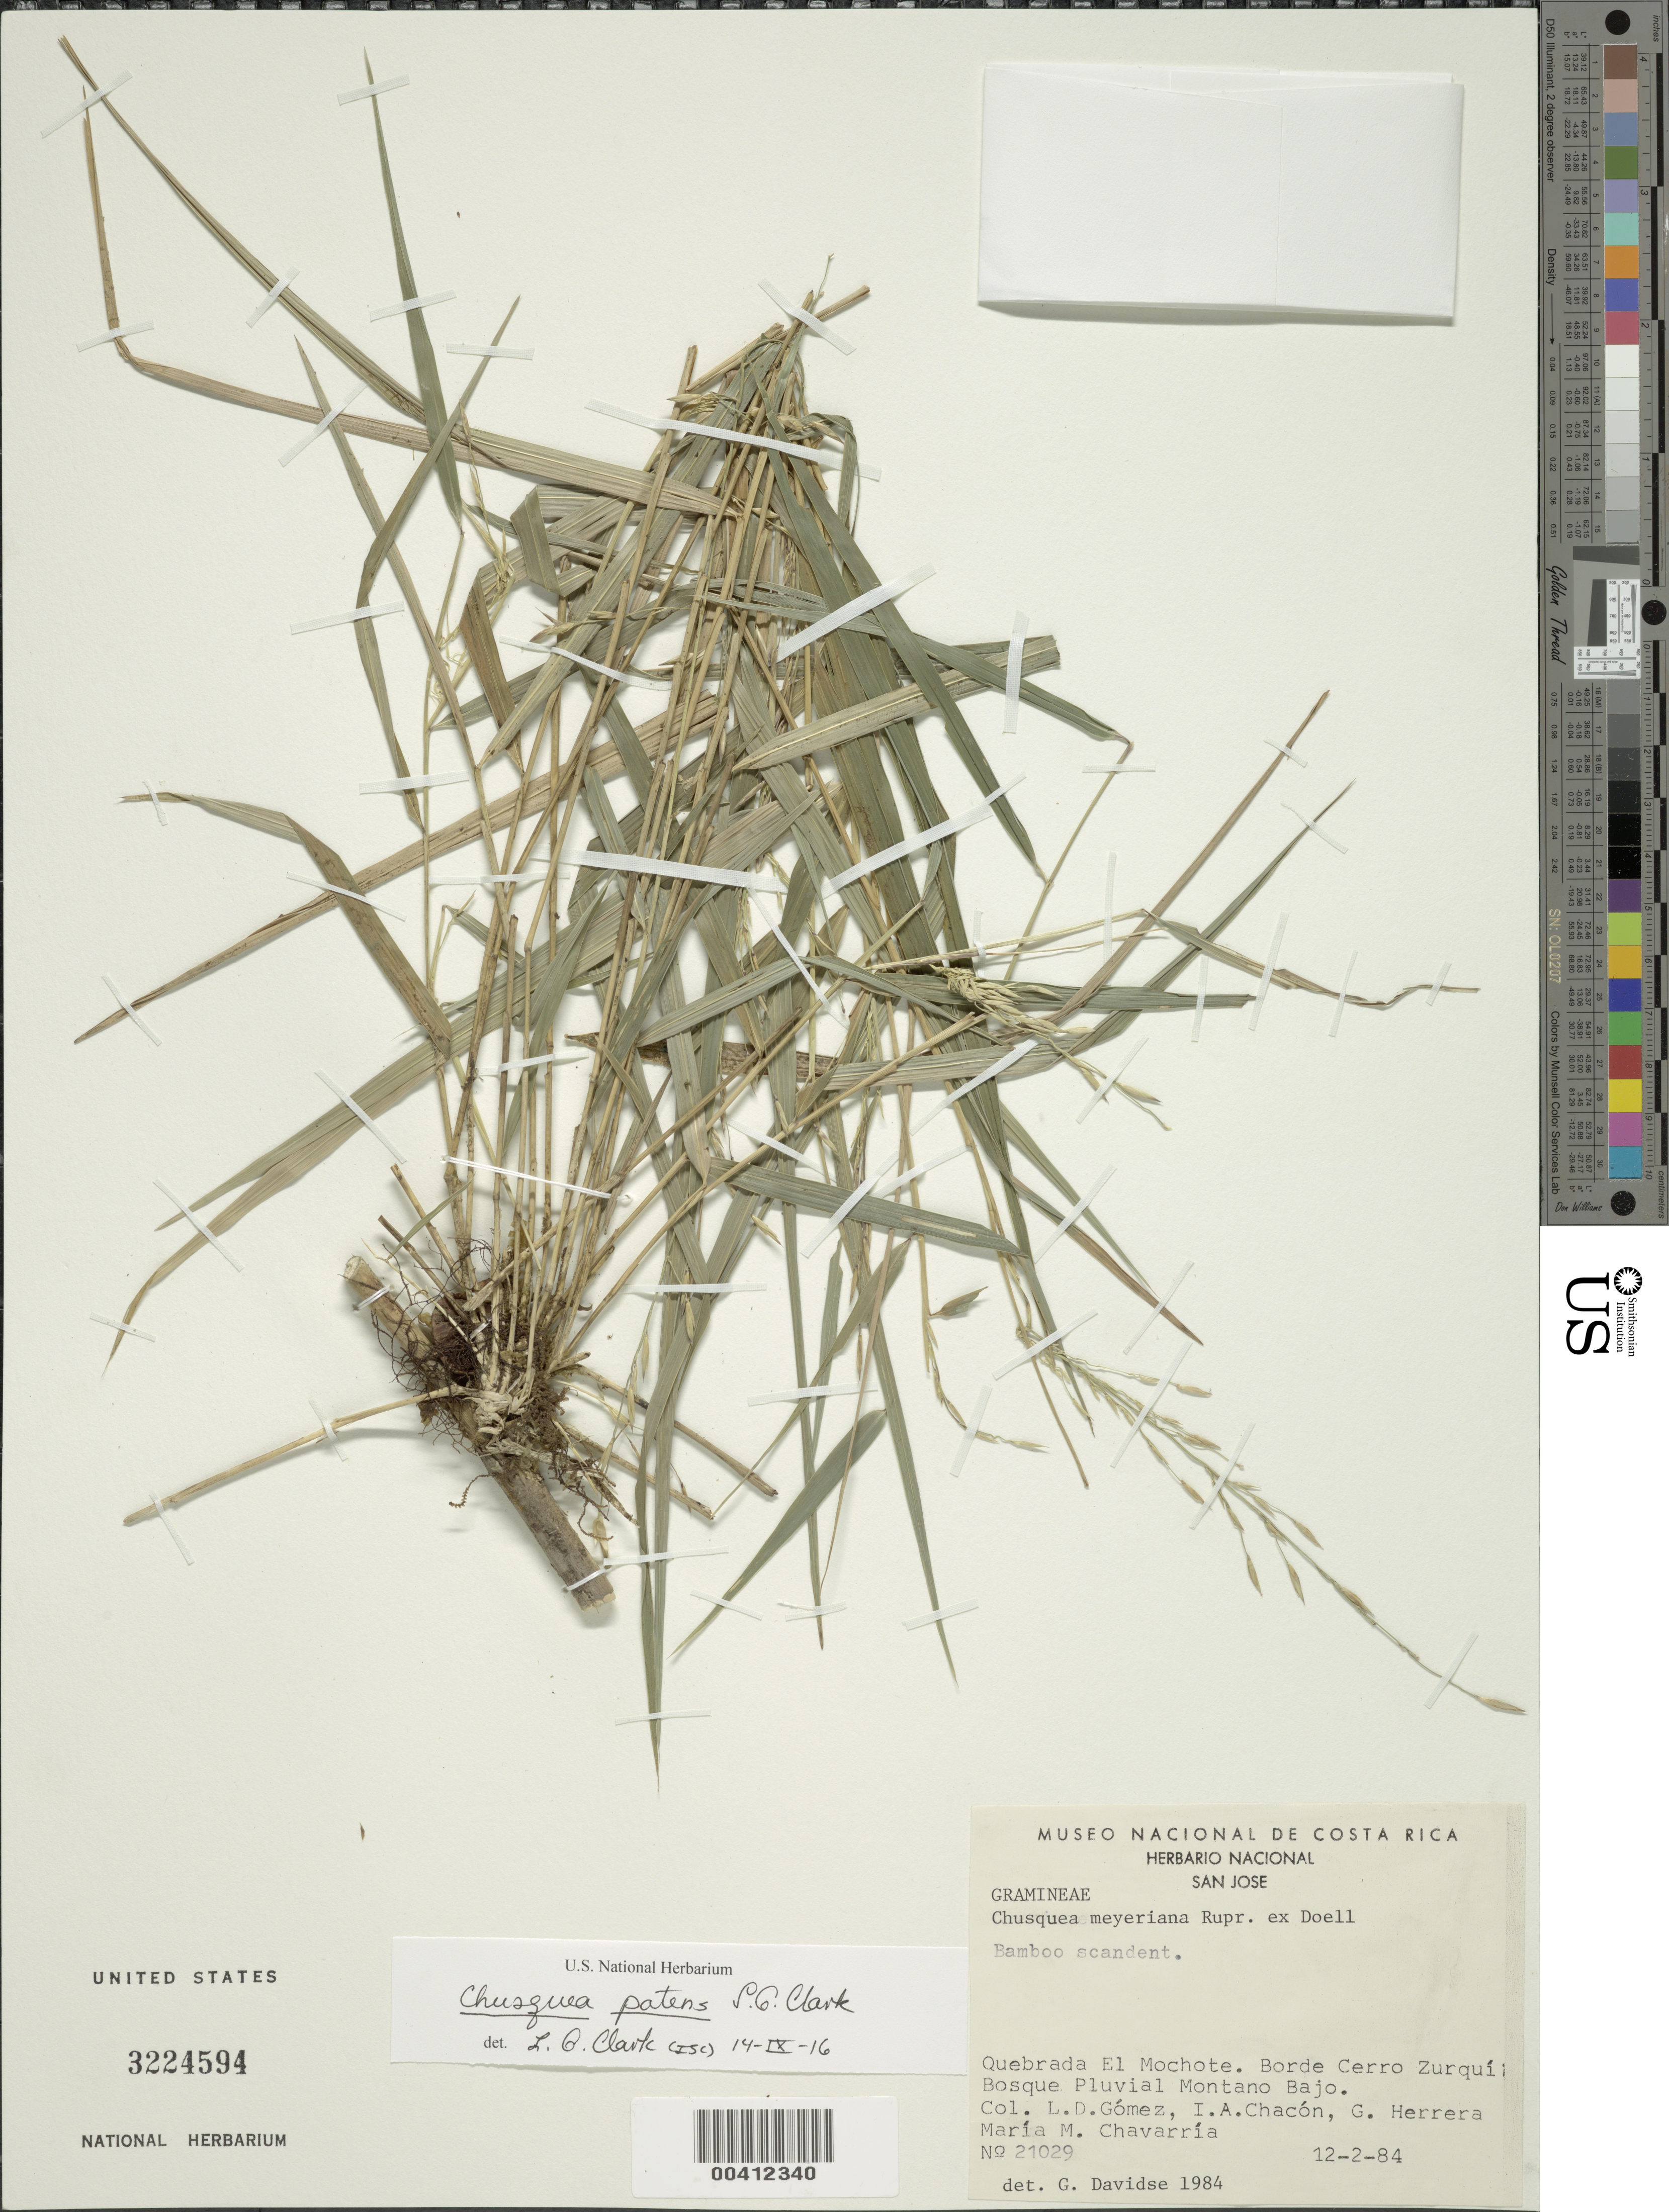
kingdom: Plantae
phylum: Tracheophyta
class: Liliopsida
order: Poales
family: Poaceae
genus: Chusquea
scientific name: Chusquea patens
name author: L.G. Clark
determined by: Clark, Lynn G., (ISC), Iowa State University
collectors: L. D. Gómez, I. Chacón, G. Herrera Ch. & M. Chavarria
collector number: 21029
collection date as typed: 12 Feb 1984 or 02 Dec 1984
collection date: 1984-02-12 or 1984-12-02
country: Costa Rica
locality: Quebrada el Mochote. borde Cerro Zurqui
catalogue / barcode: US 3224594